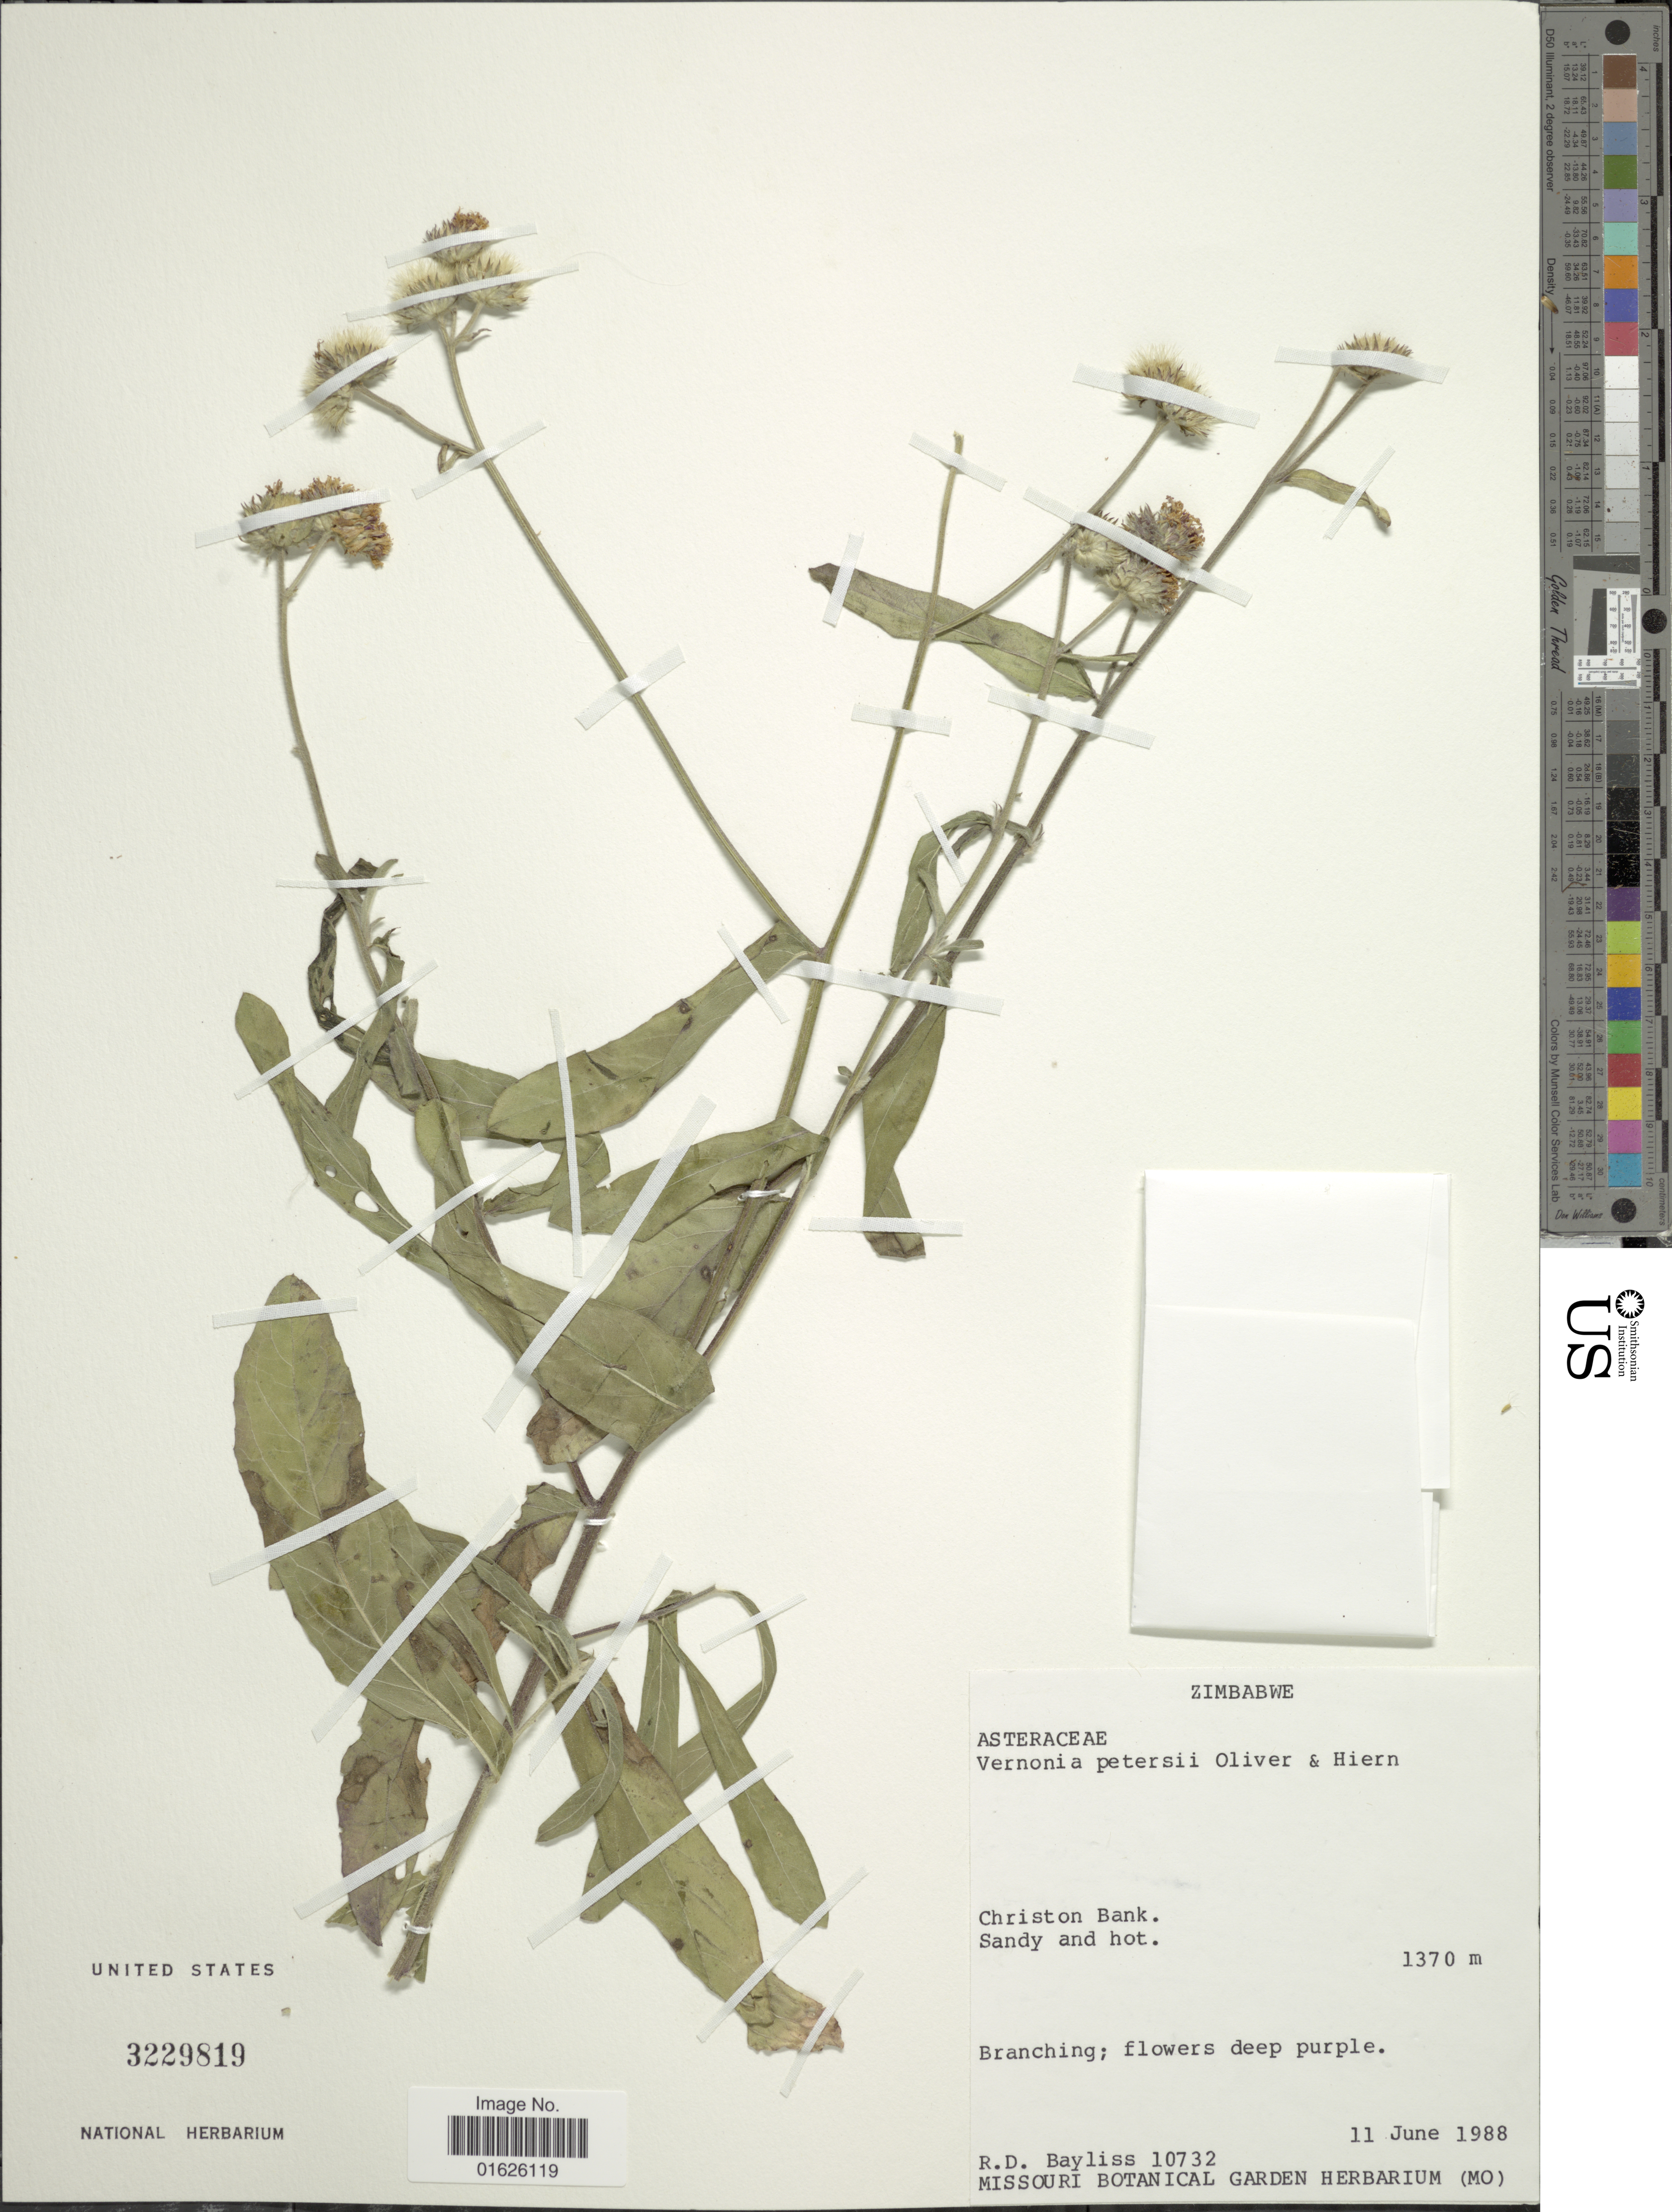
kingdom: Plantae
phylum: Tracheophyta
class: Magnoliopsida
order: Asterales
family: Asteraceae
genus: Vernoniastrum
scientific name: Vernoniastrum latifolium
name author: (Steetz) H. Rob.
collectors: R. Bayliss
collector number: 10732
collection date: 1988-06-11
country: Zimbabwe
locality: Christon Bank.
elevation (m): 1370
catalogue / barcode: US 3229819